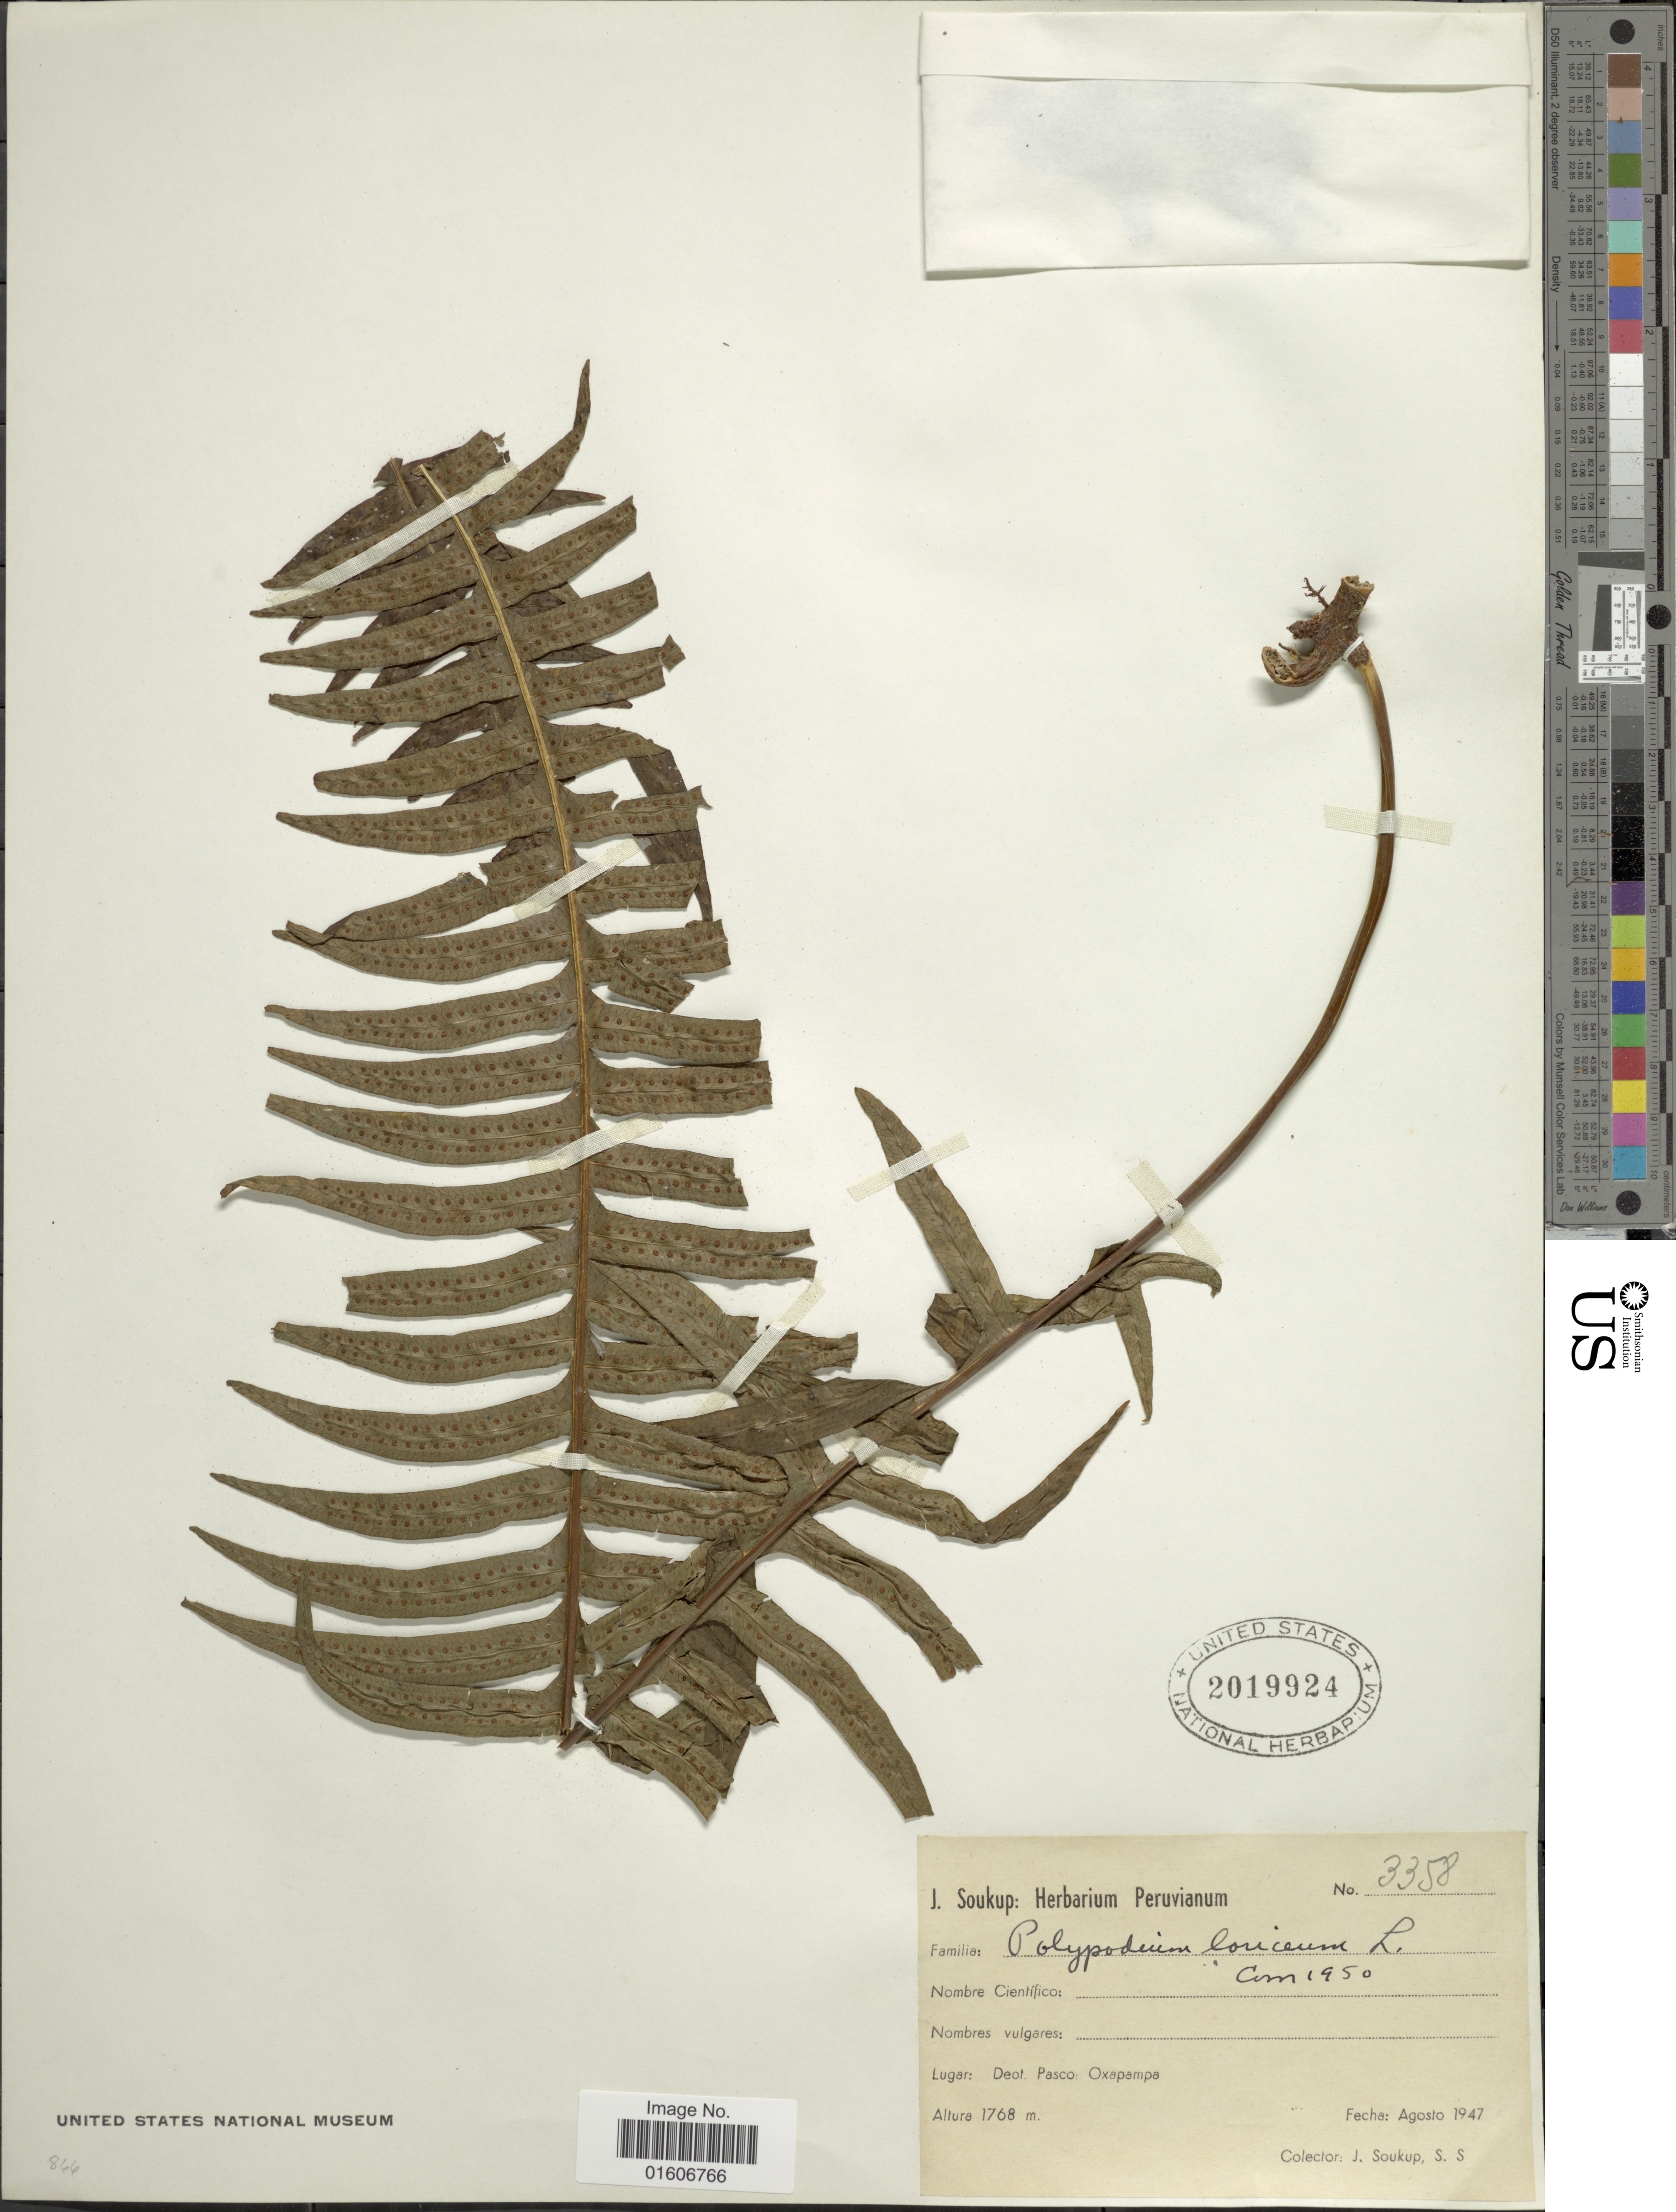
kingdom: Plantae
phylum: Tracheophyta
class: Polypodiopsida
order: Polypodiales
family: Polypodiaceae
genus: Serpocaulon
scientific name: Serpocaulon loriceum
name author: (L.) A.R. Sm.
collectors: J. Soukup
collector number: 3358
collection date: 1947-08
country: Peru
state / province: Pasco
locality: Deot Pasco: Oxapampa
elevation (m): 1768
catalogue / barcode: US 2019924